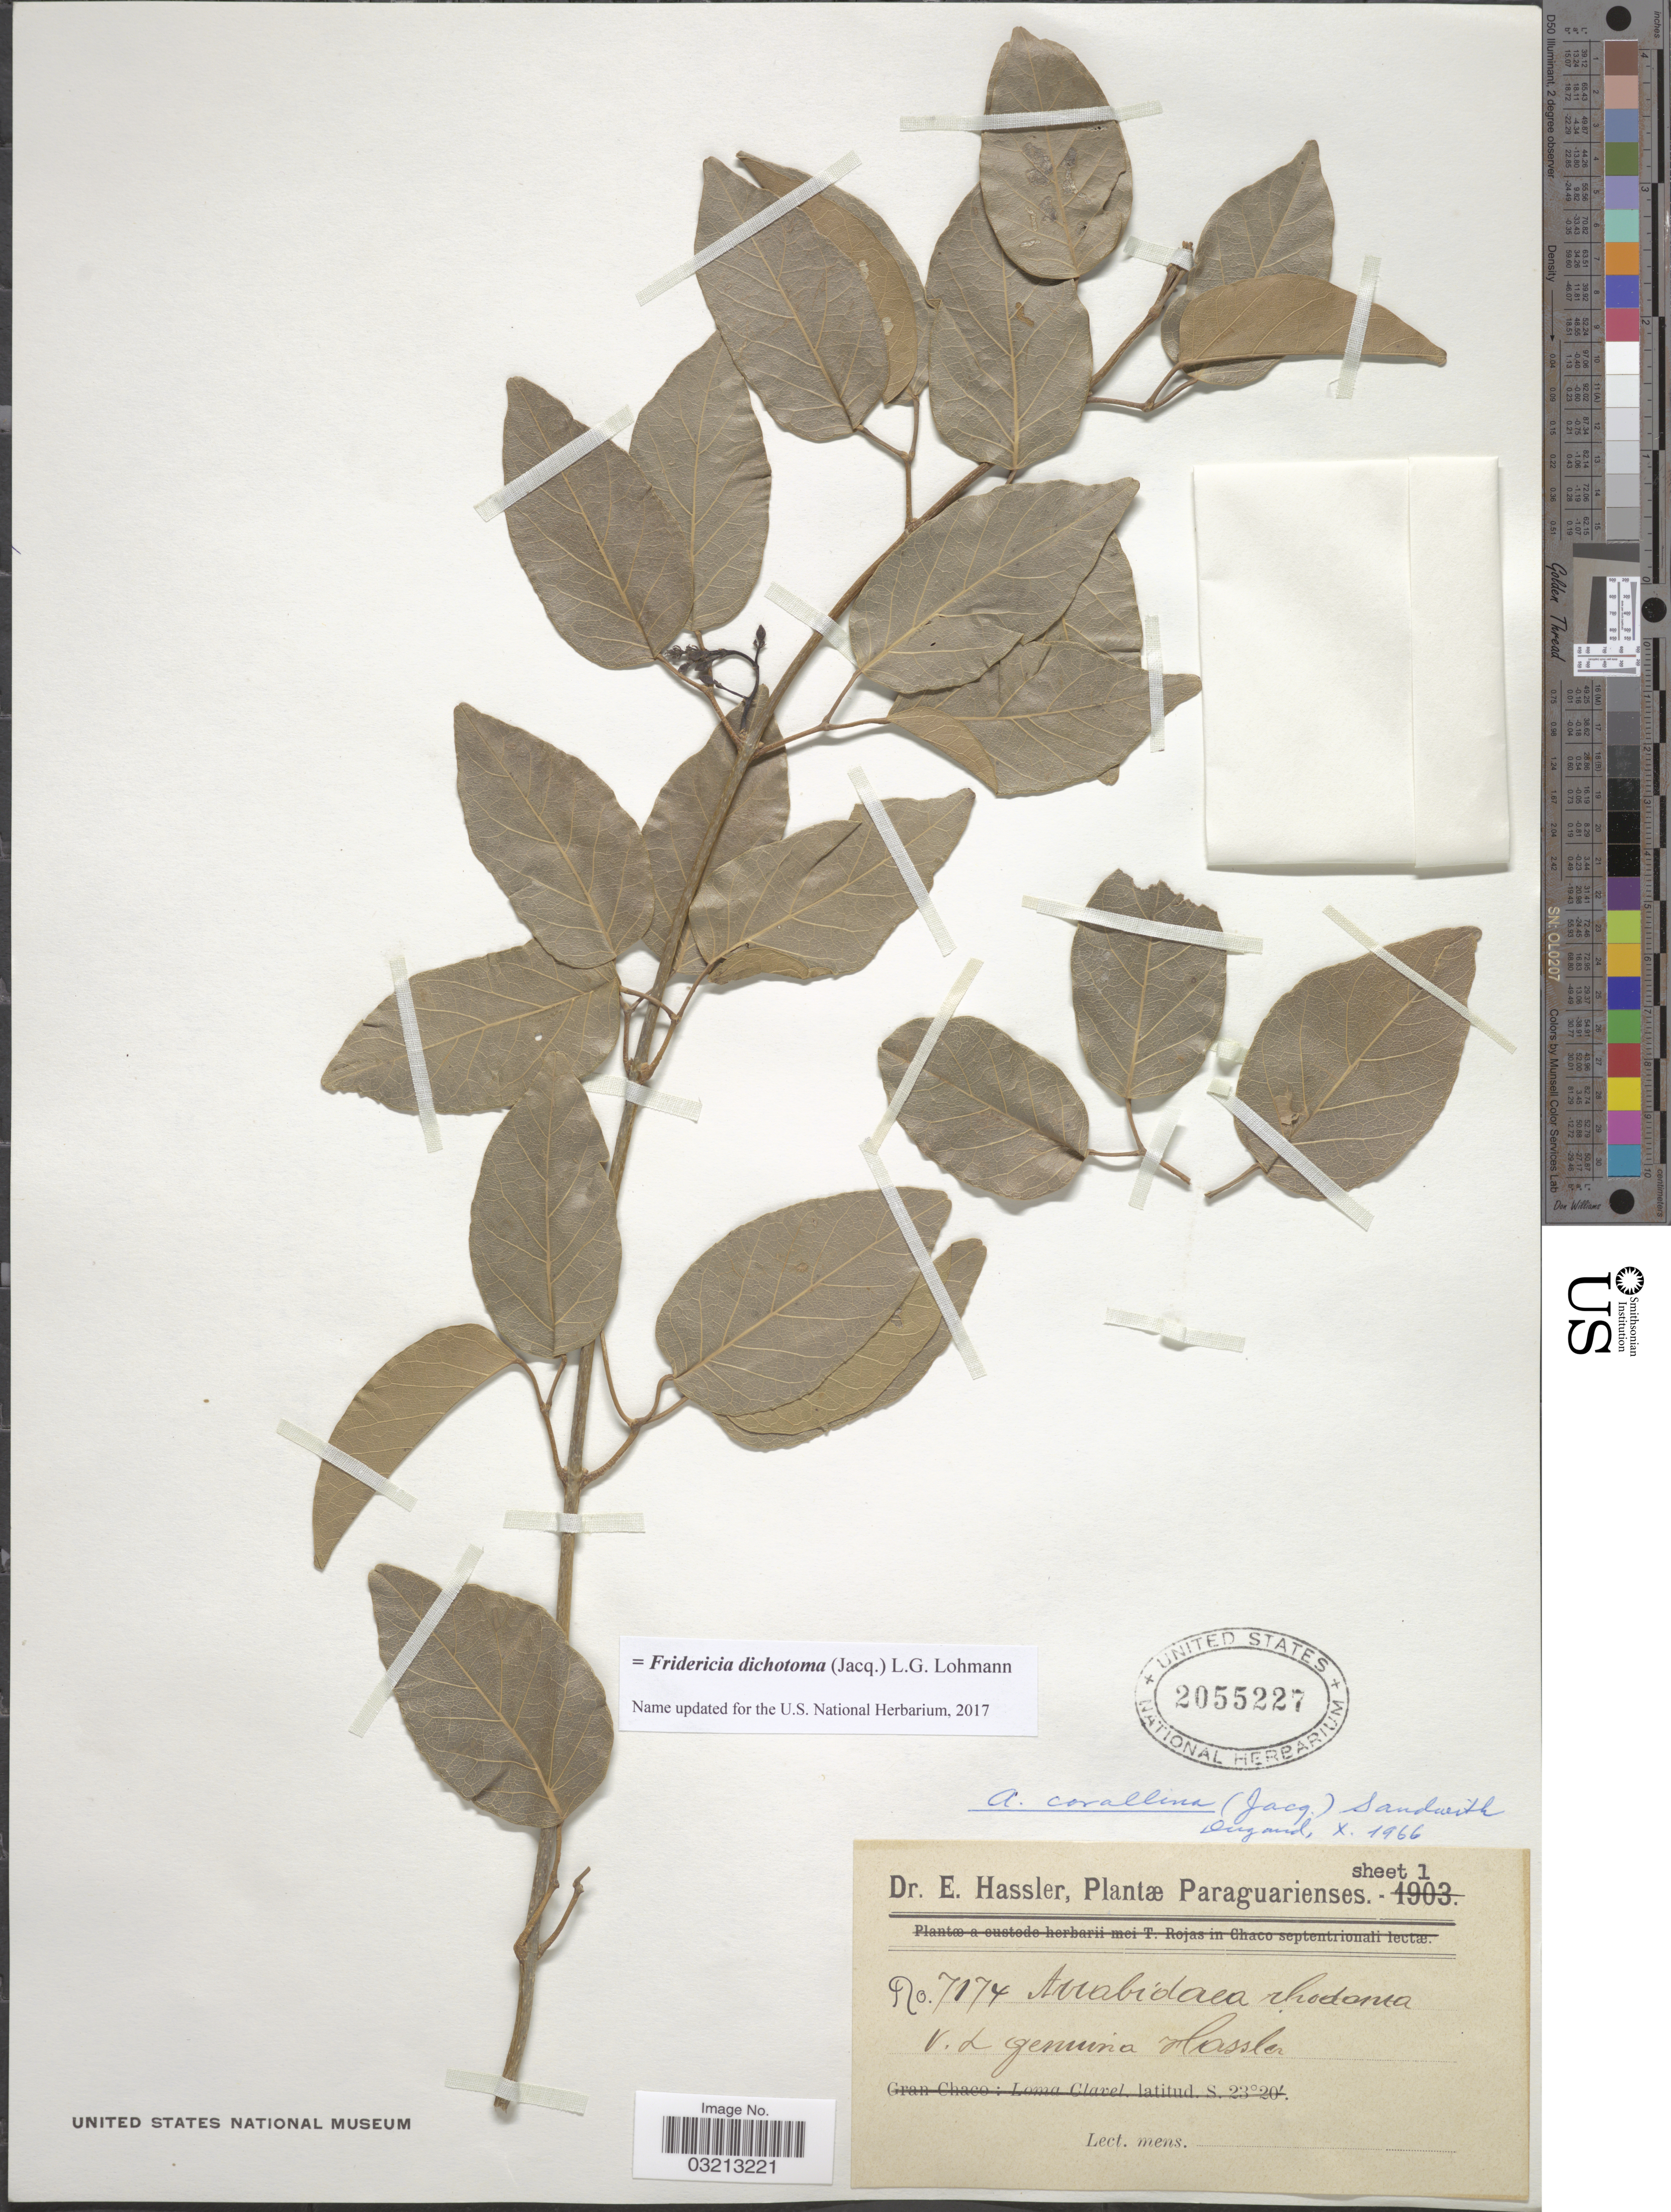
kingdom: Plantae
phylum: Tracheophyta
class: Magnoliopsida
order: Lamiales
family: Bignoniaceae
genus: Fridericia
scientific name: Fridericia dichotoma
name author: (Jacq.) L.G. Lohmann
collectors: E. Hassler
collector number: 7174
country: Paraguay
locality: Paraguarienses.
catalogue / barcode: US 2055227